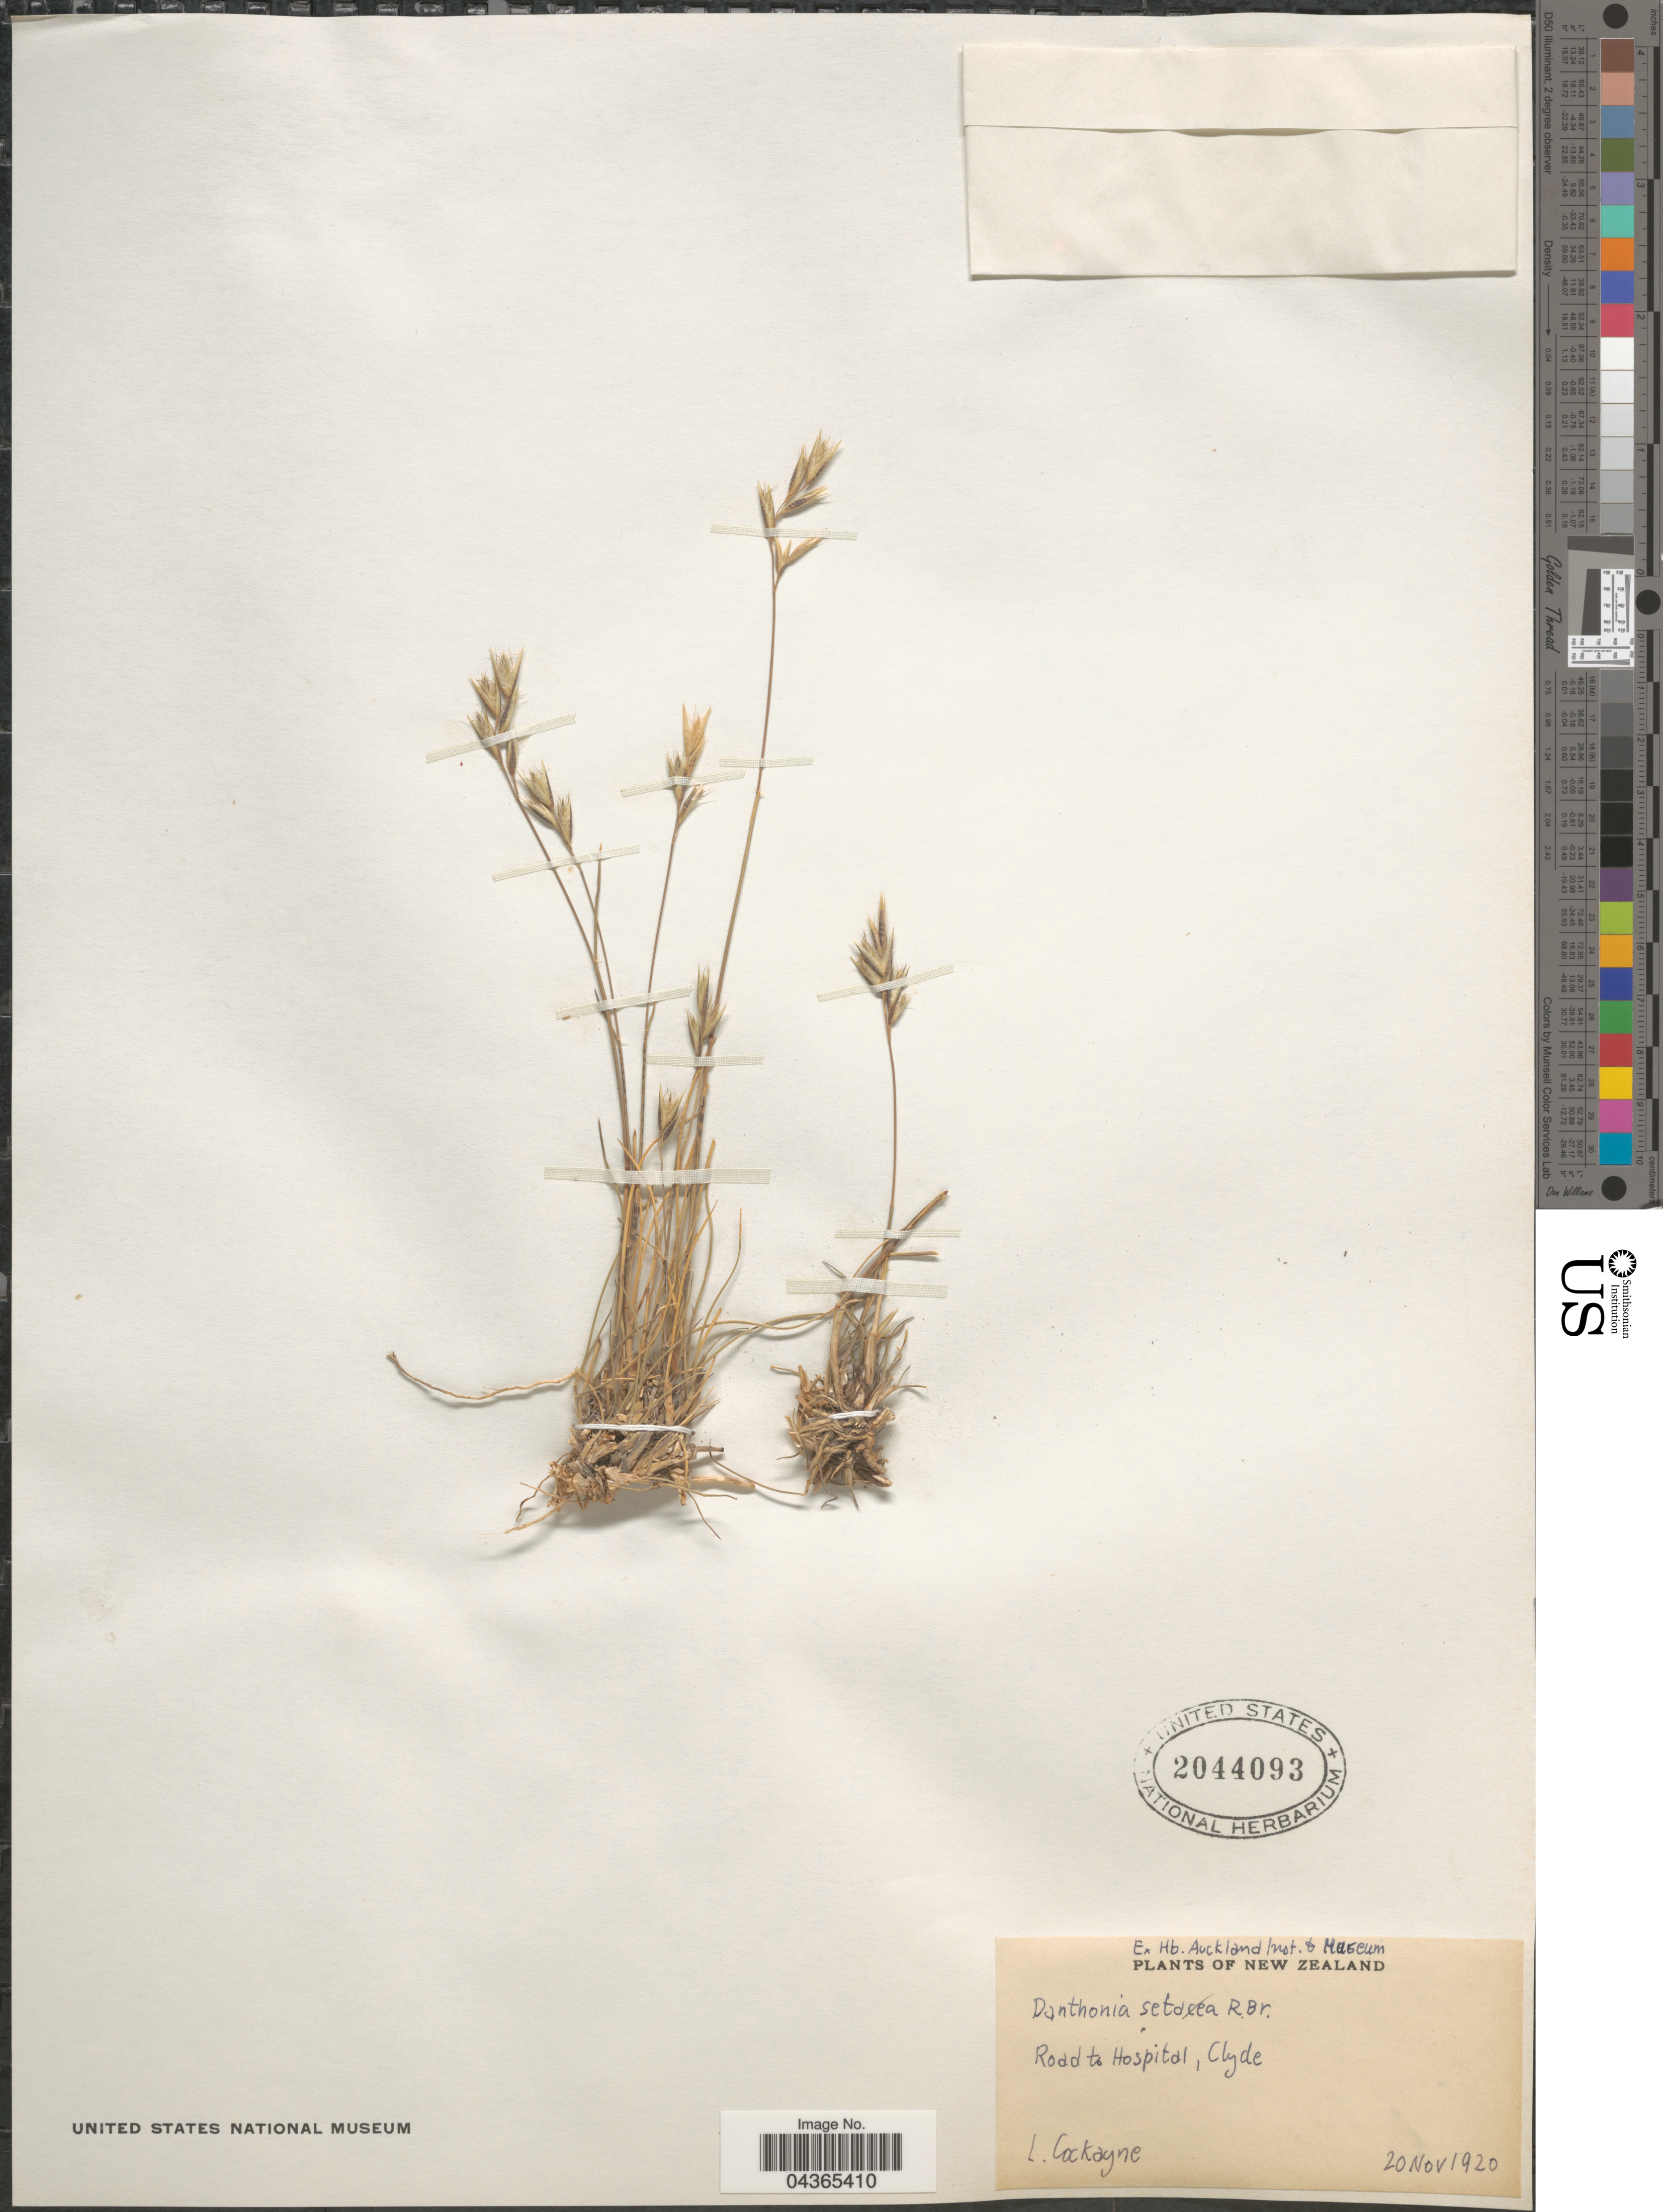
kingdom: Plantae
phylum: Tracheophyta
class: Liliopsida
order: Poales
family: Poaceae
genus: Rytidosperma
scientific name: Rytidosperma sp.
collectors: L. Cockayne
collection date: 1920-11-20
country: New Zealand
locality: Road to Hospital, Clyde.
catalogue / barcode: US 2044093